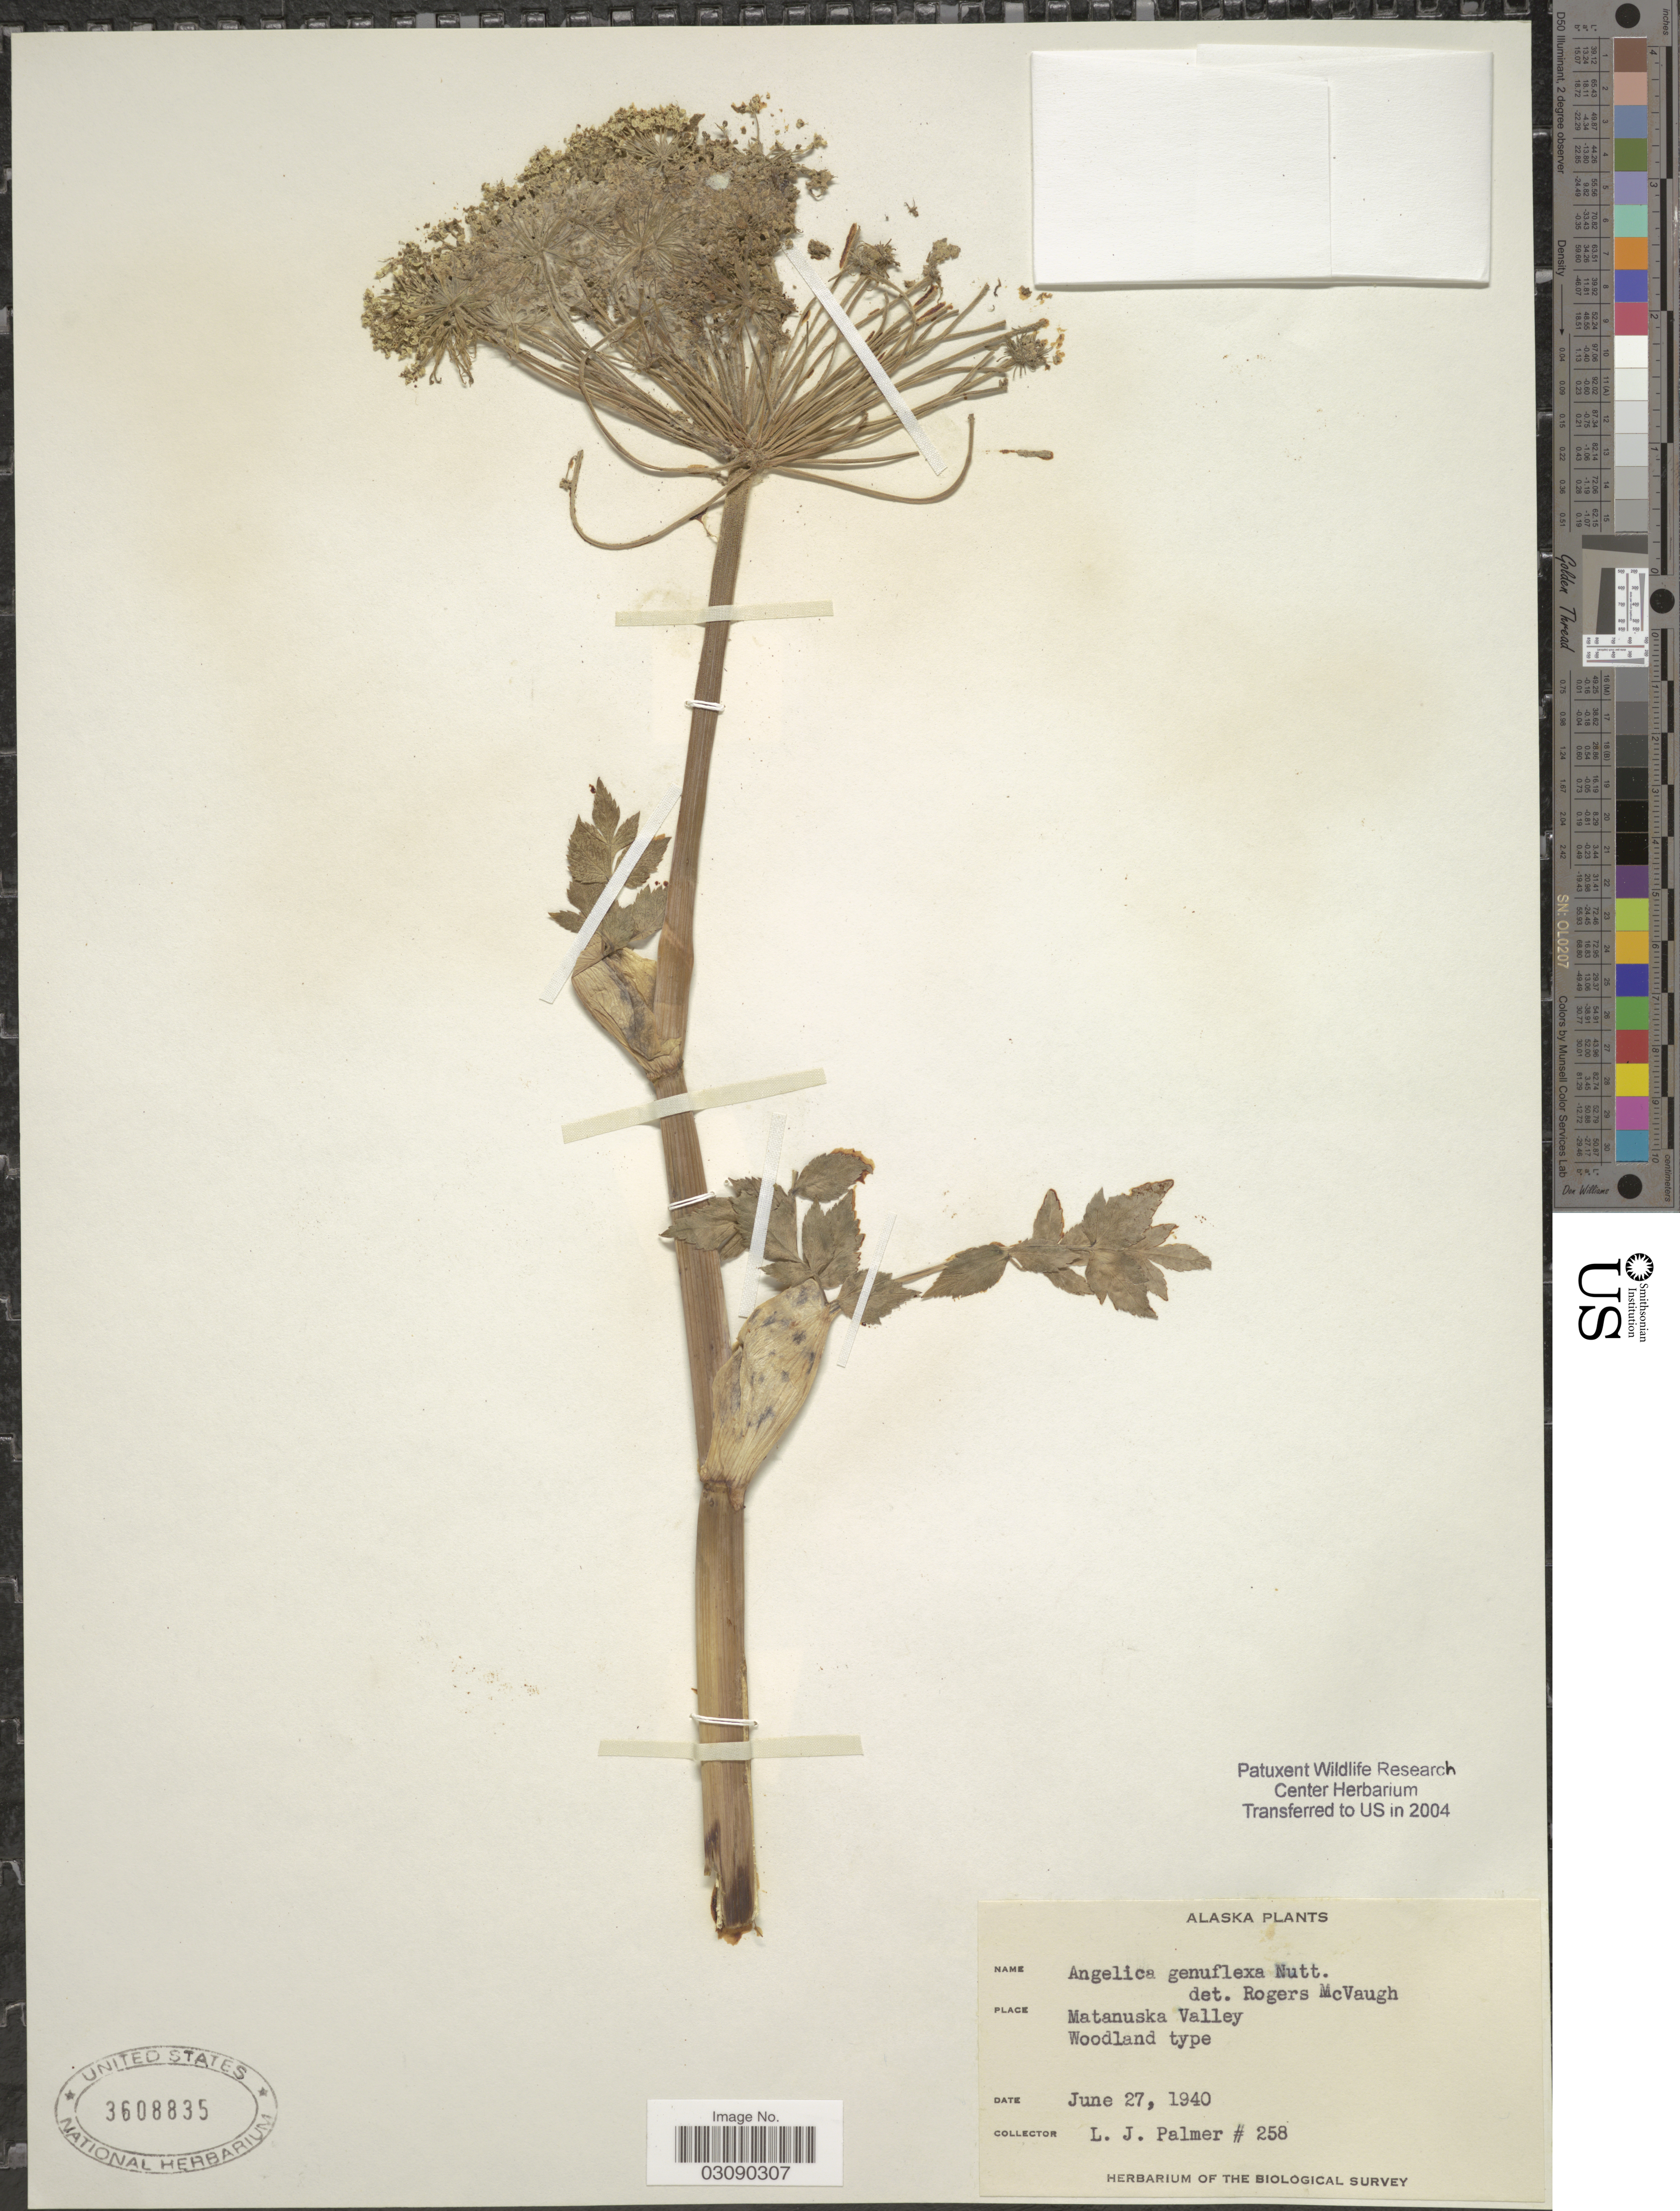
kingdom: Plantae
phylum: Tracheophyta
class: Magnoliopsida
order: Apiales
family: Apiaceae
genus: Angelica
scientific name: Angelica genuflexa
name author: Nutt.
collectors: L. J. Palmer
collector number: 258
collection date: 1940-06-27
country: United States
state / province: Alaska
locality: Matanuska Valley.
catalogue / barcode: US 3608835